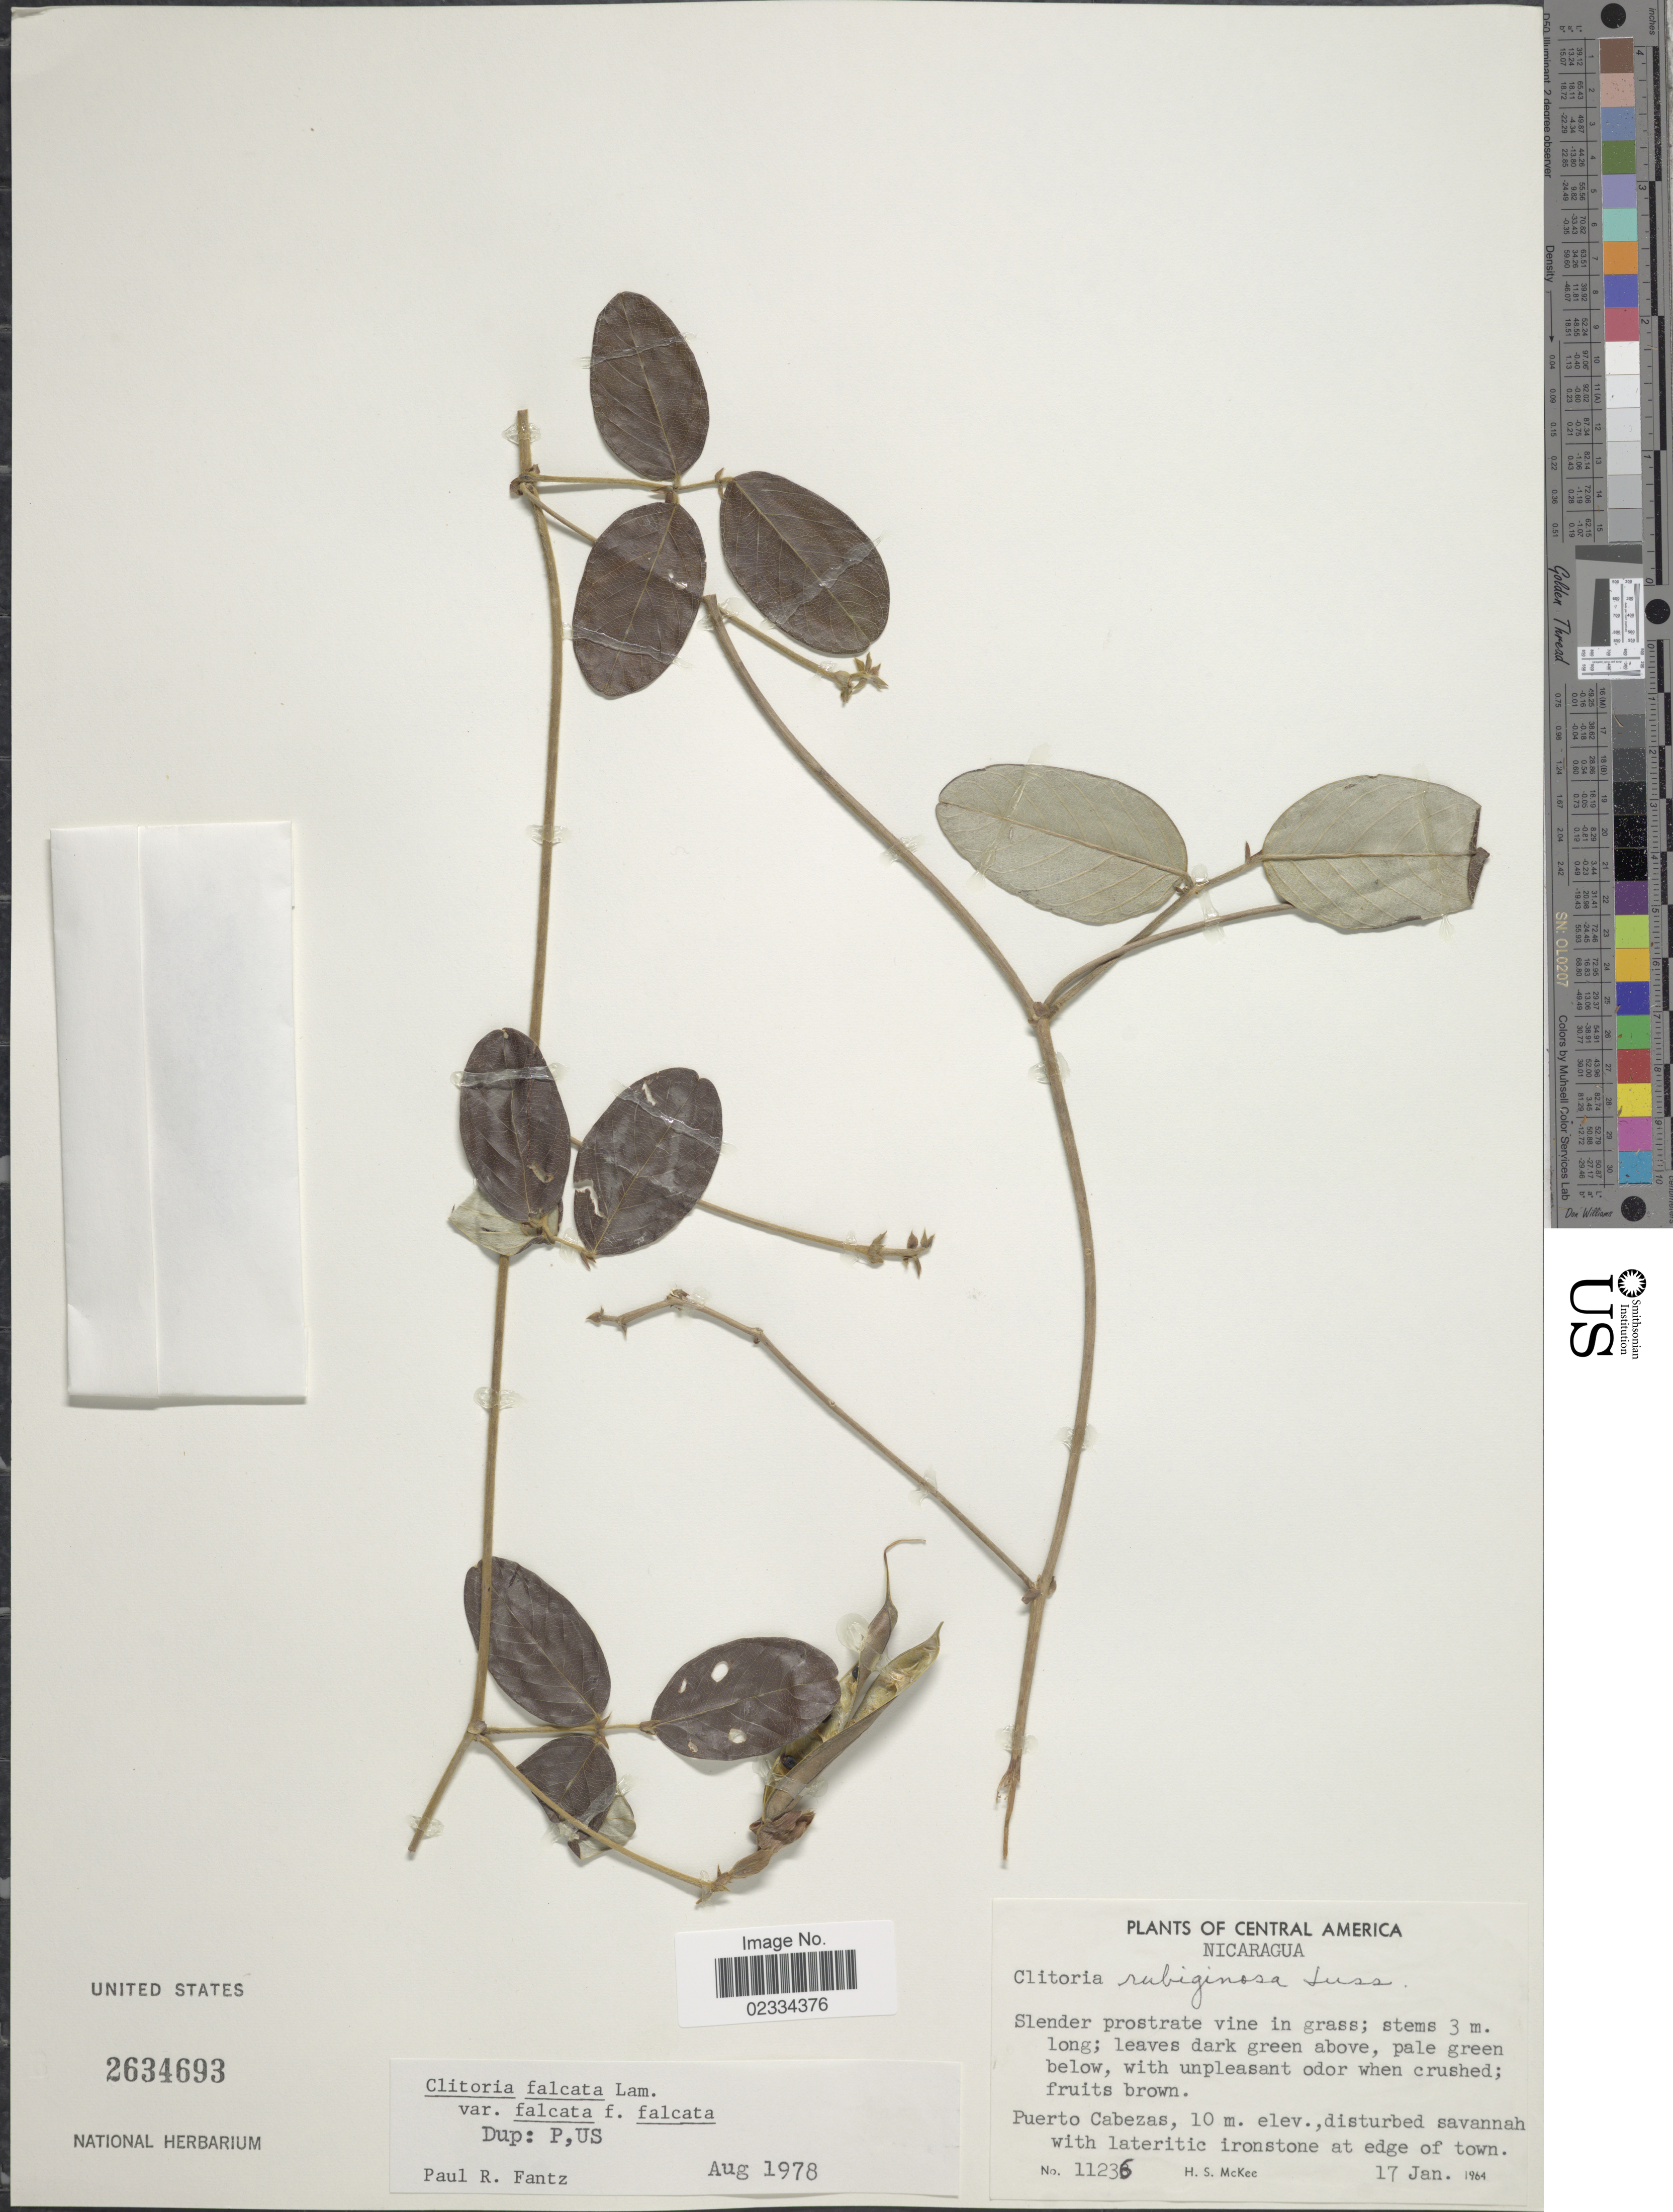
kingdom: Plantae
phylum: Tracheophyta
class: Magnoliopsida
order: Fabales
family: Fabaceae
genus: Clitoria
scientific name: Clitoria falcata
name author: Lam.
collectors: H. S. McKee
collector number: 11236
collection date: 1964-01-17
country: Nicaragua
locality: Puerto Cabezas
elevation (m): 10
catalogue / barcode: US 2634693